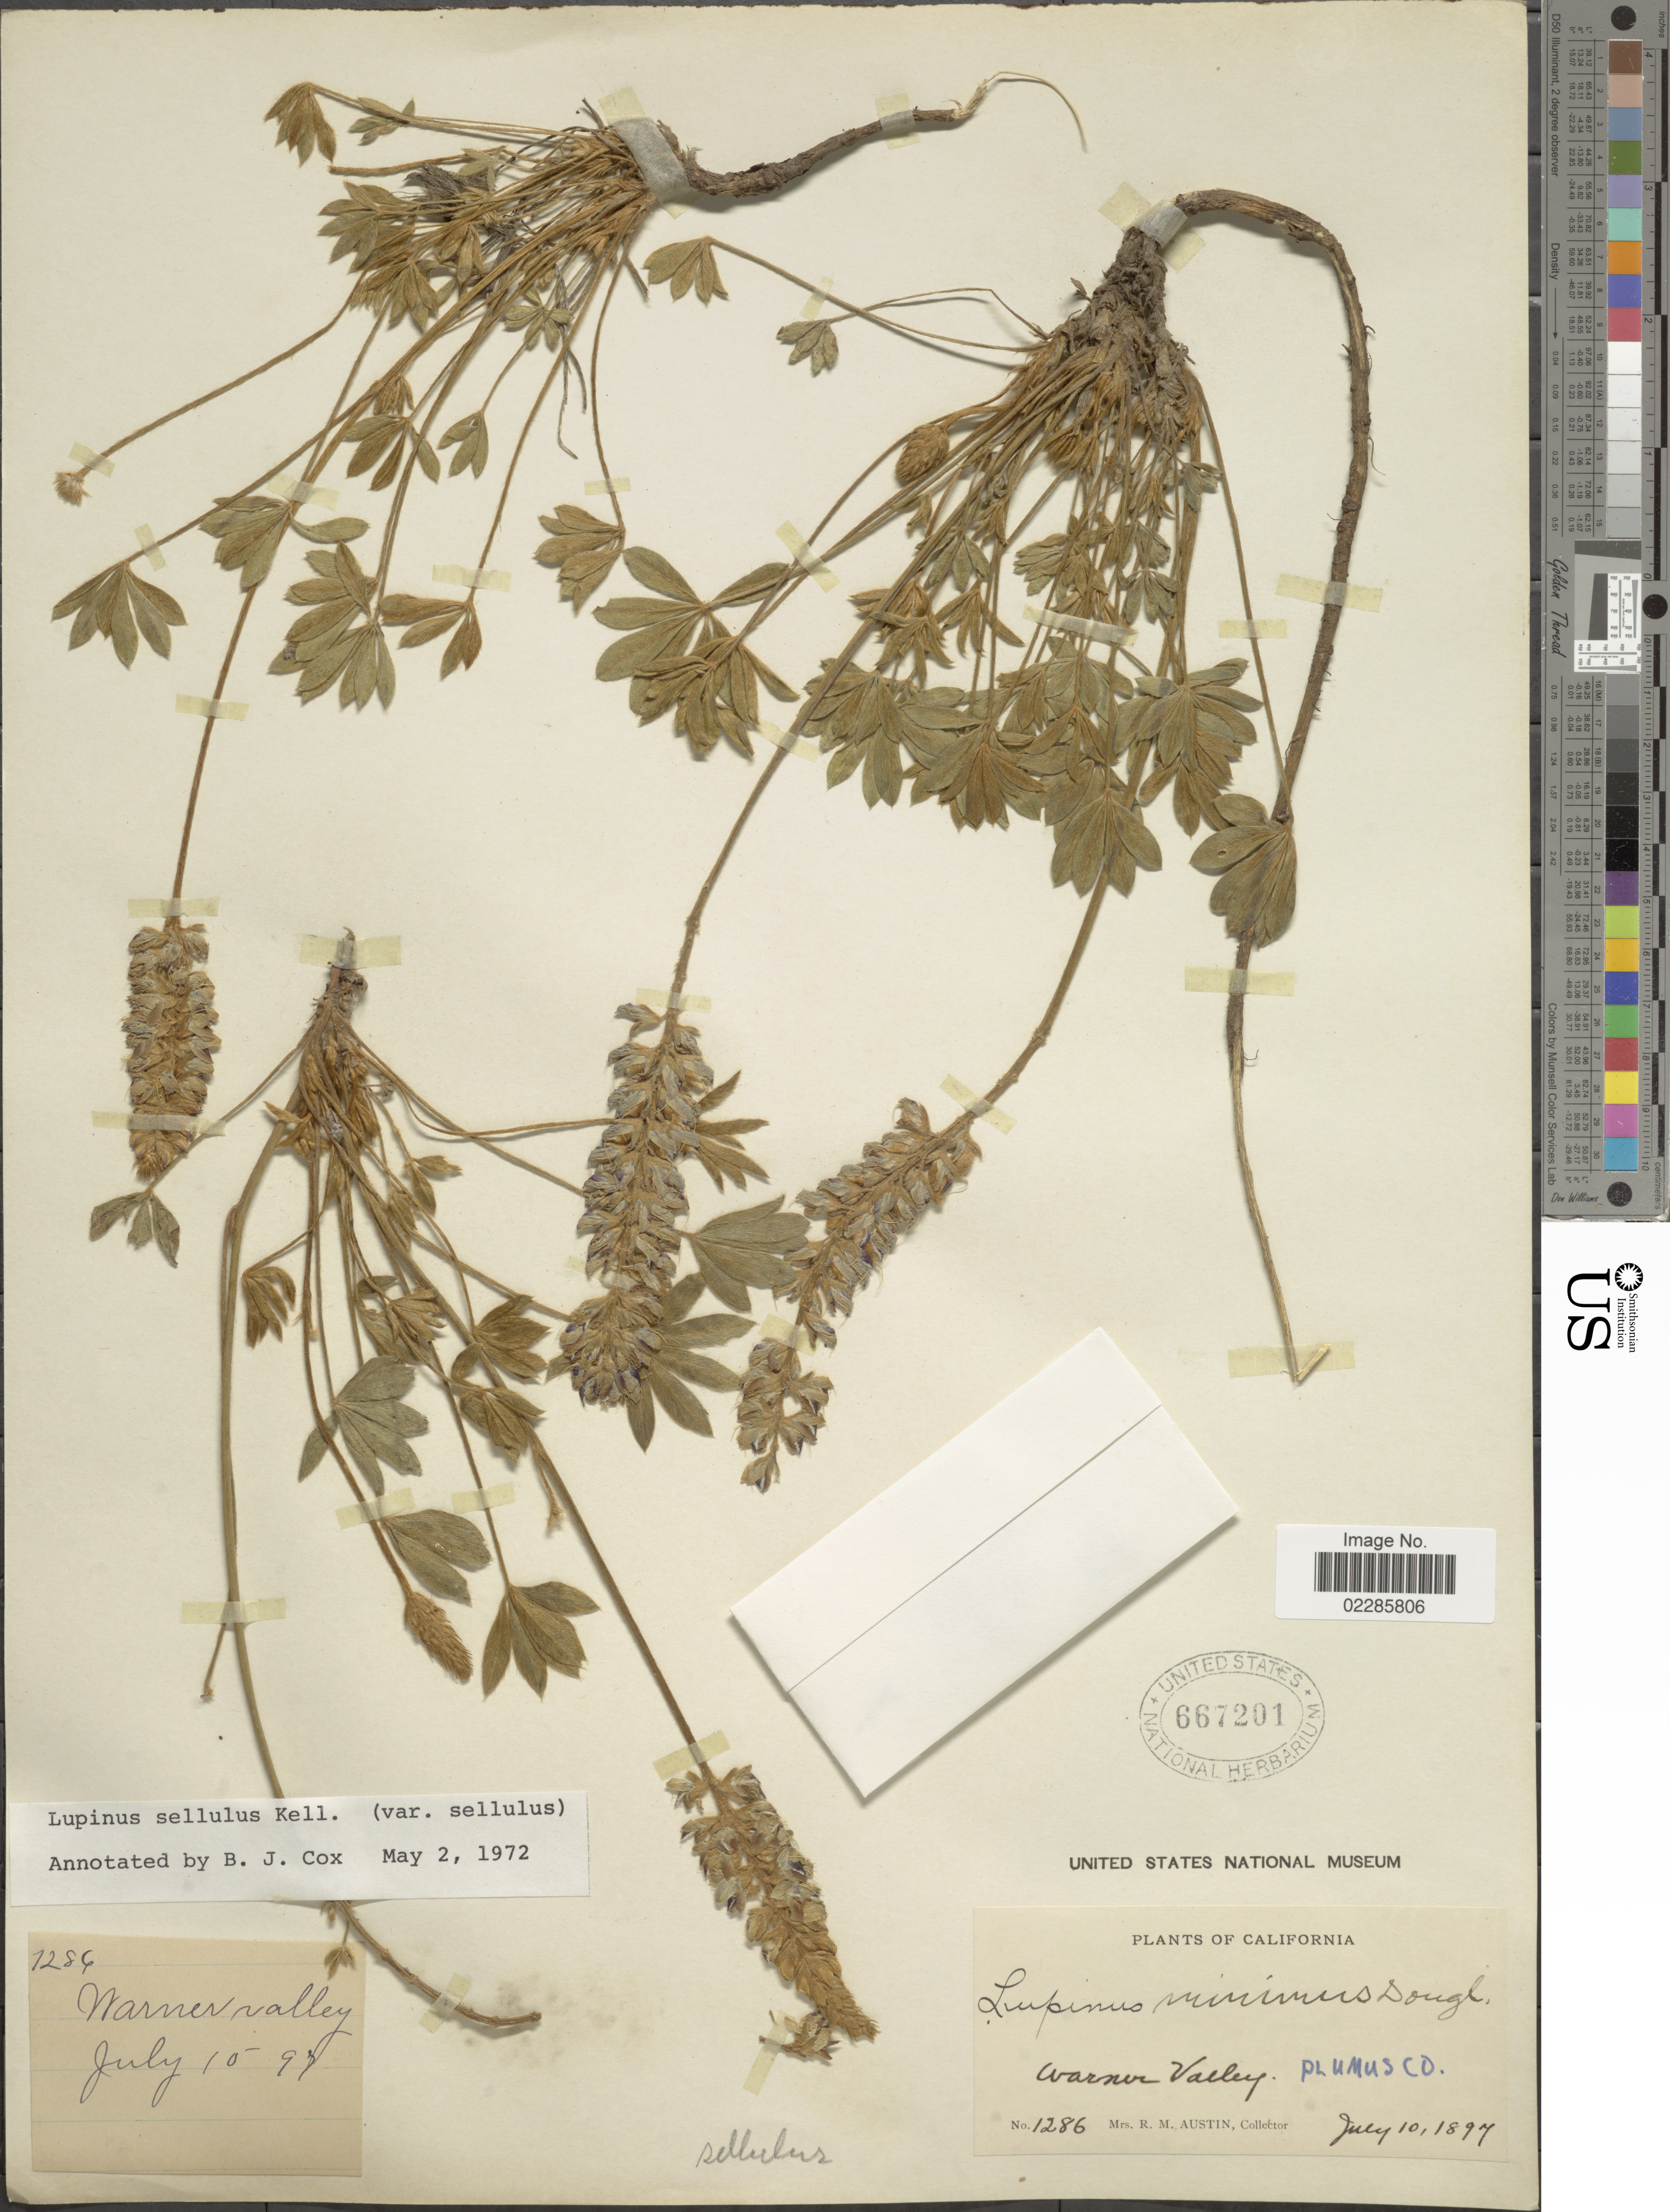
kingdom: Plantae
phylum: Tracheophyta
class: Magnoliopsida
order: Fabales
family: Fabaceae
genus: Lupinus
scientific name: Lupinus sellulus var. sellulus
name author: Kellogg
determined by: Cox, B. J.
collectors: R. Austin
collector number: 1286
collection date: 1897-07-10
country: United States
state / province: California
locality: Warner Valley, Plumus Co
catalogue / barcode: US 667201